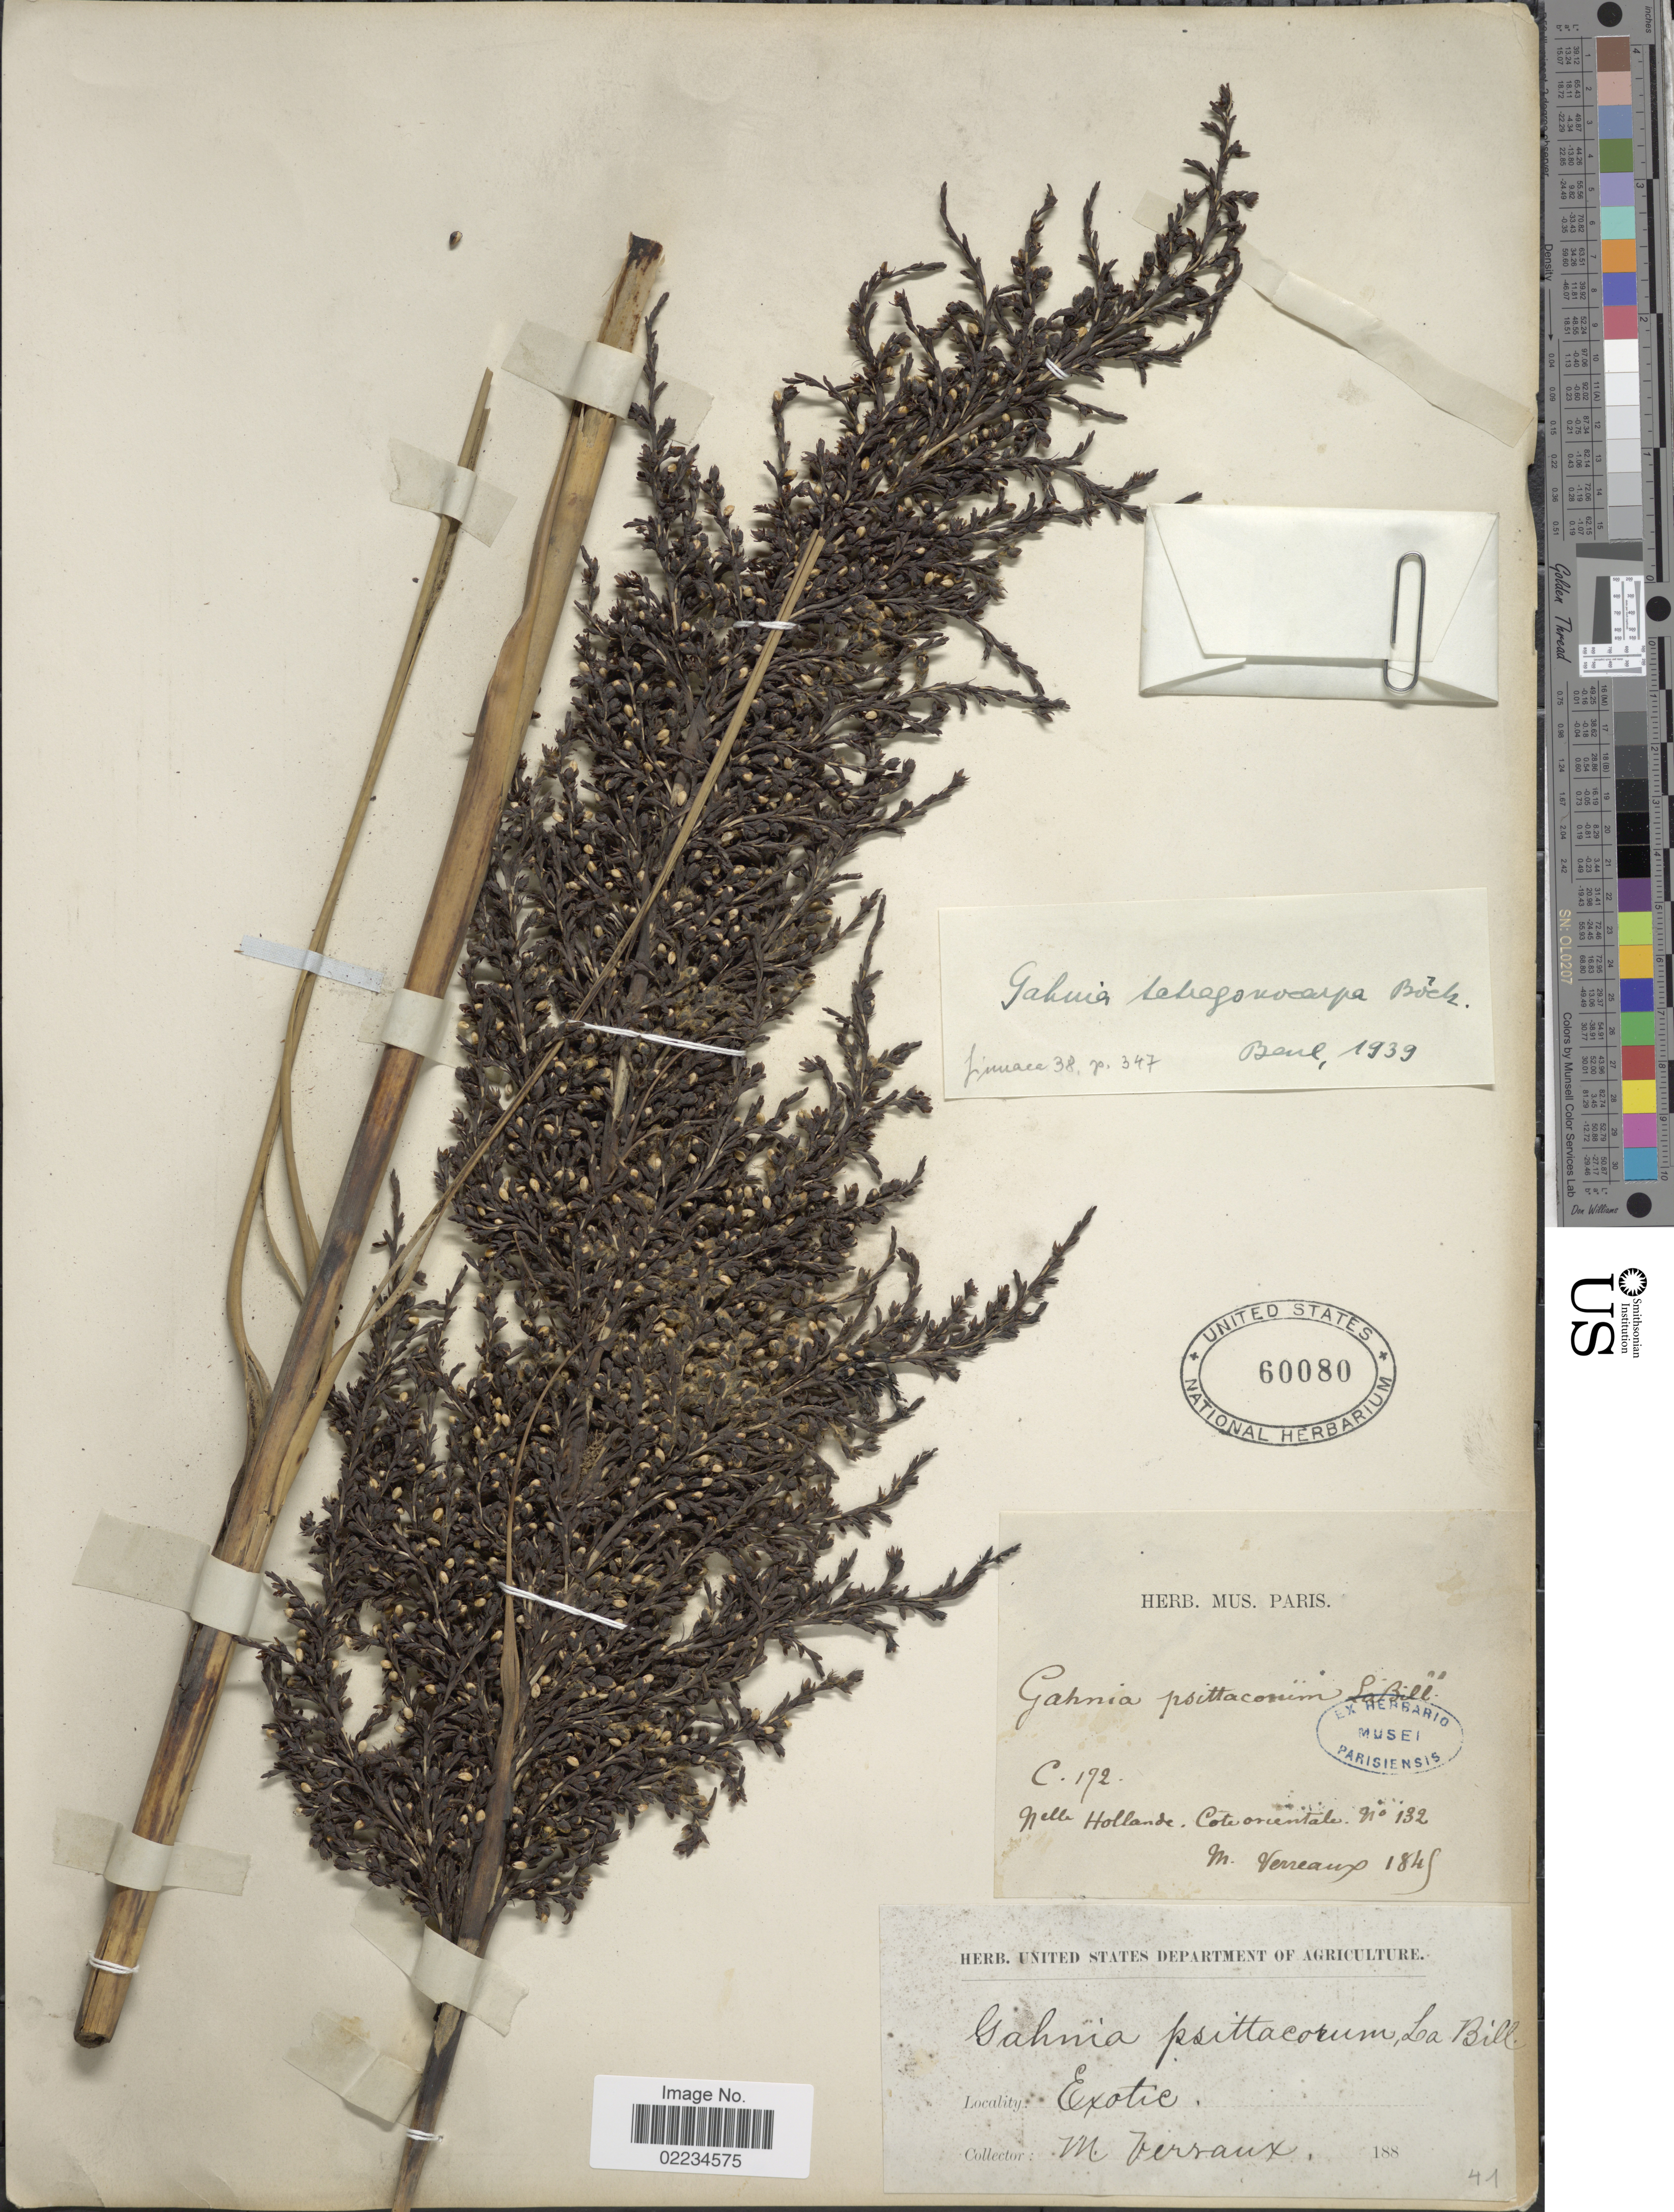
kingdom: Plantae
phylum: Tracheophyta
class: Liliopsida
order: Poales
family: Cyperaceae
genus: Gahnia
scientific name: Gahnia sieberiana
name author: Kunth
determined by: Strong, Mark T., (BOT), Smithsonian Institution - National Museum of Natural History (UNITED STATES)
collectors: J. Verreaux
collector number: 132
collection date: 1845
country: Australia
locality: Nelle Hollande, Cote orientale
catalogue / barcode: US 60080